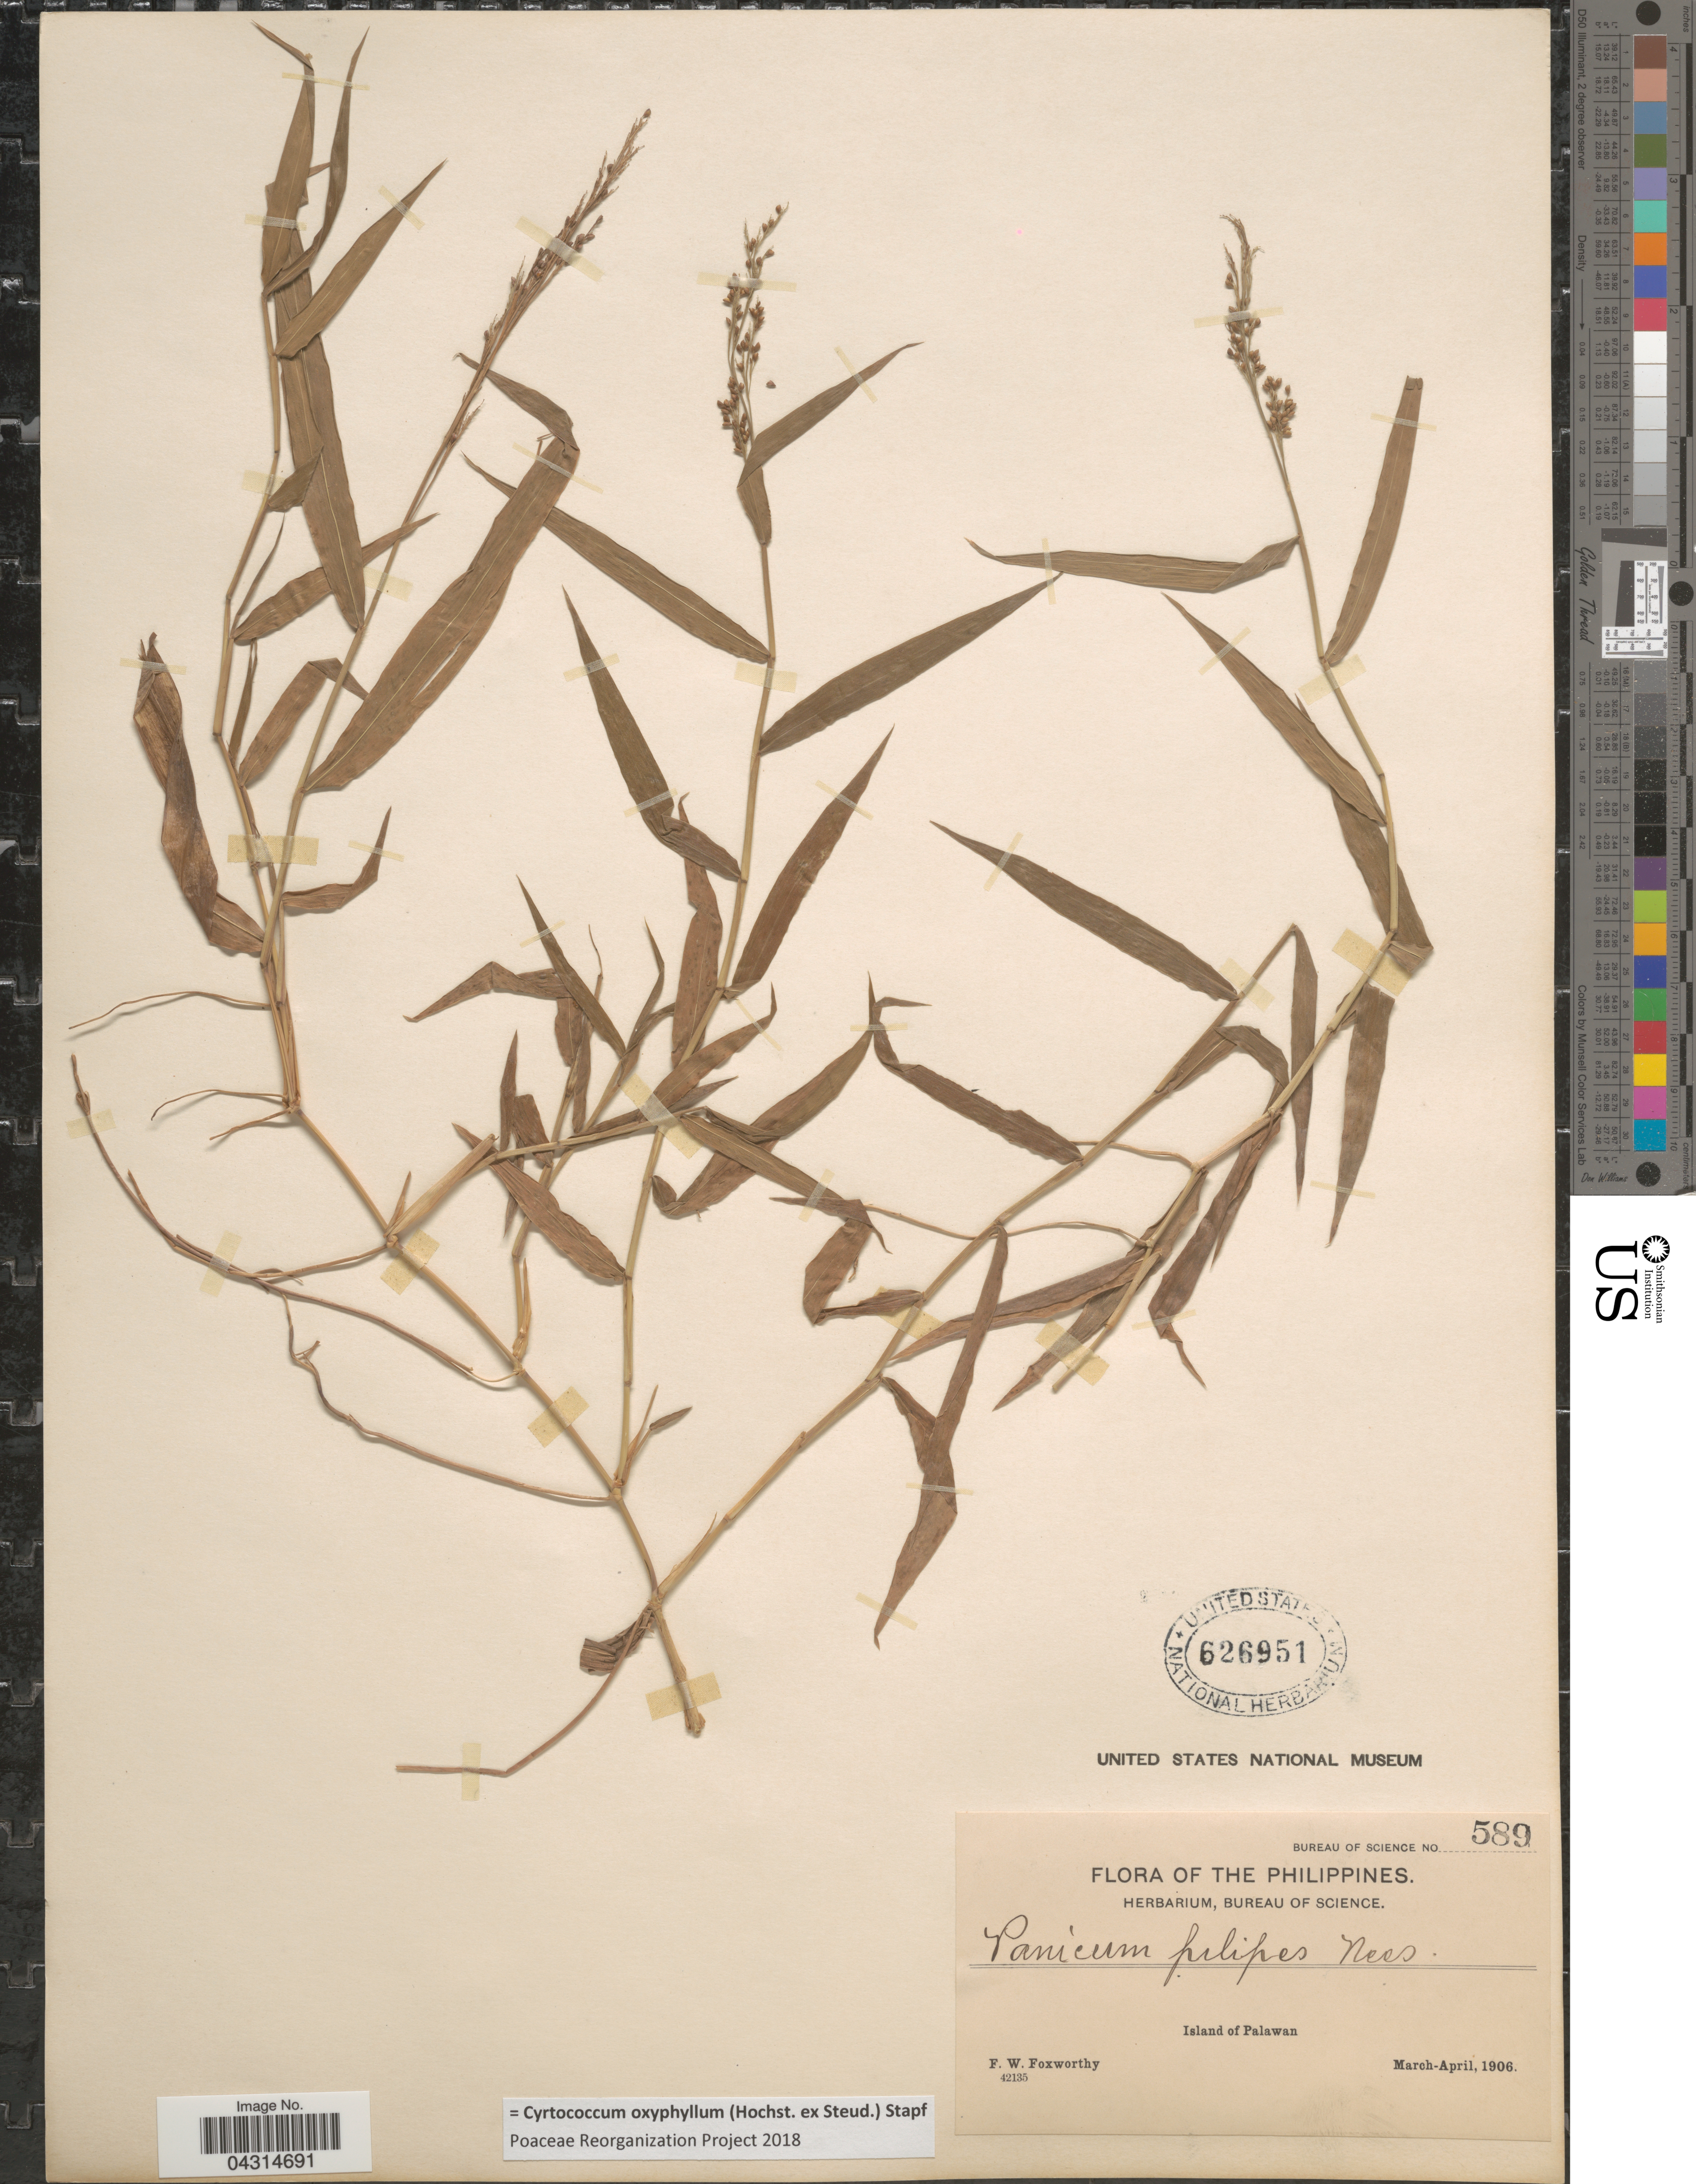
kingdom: Plantae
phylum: Tracheophyta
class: Liliopsida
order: Poales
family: Poaceae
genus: Cyrtococcum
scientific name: Cyrtococcum oxyphyllum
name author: (Steud.) Stapf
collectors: F. W. Foxworthy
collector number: Bureau of Science 589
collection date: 1906-03/1906-04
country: Philippines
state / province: Mimaropa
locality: Island of Palawan.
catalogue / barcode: US 626951